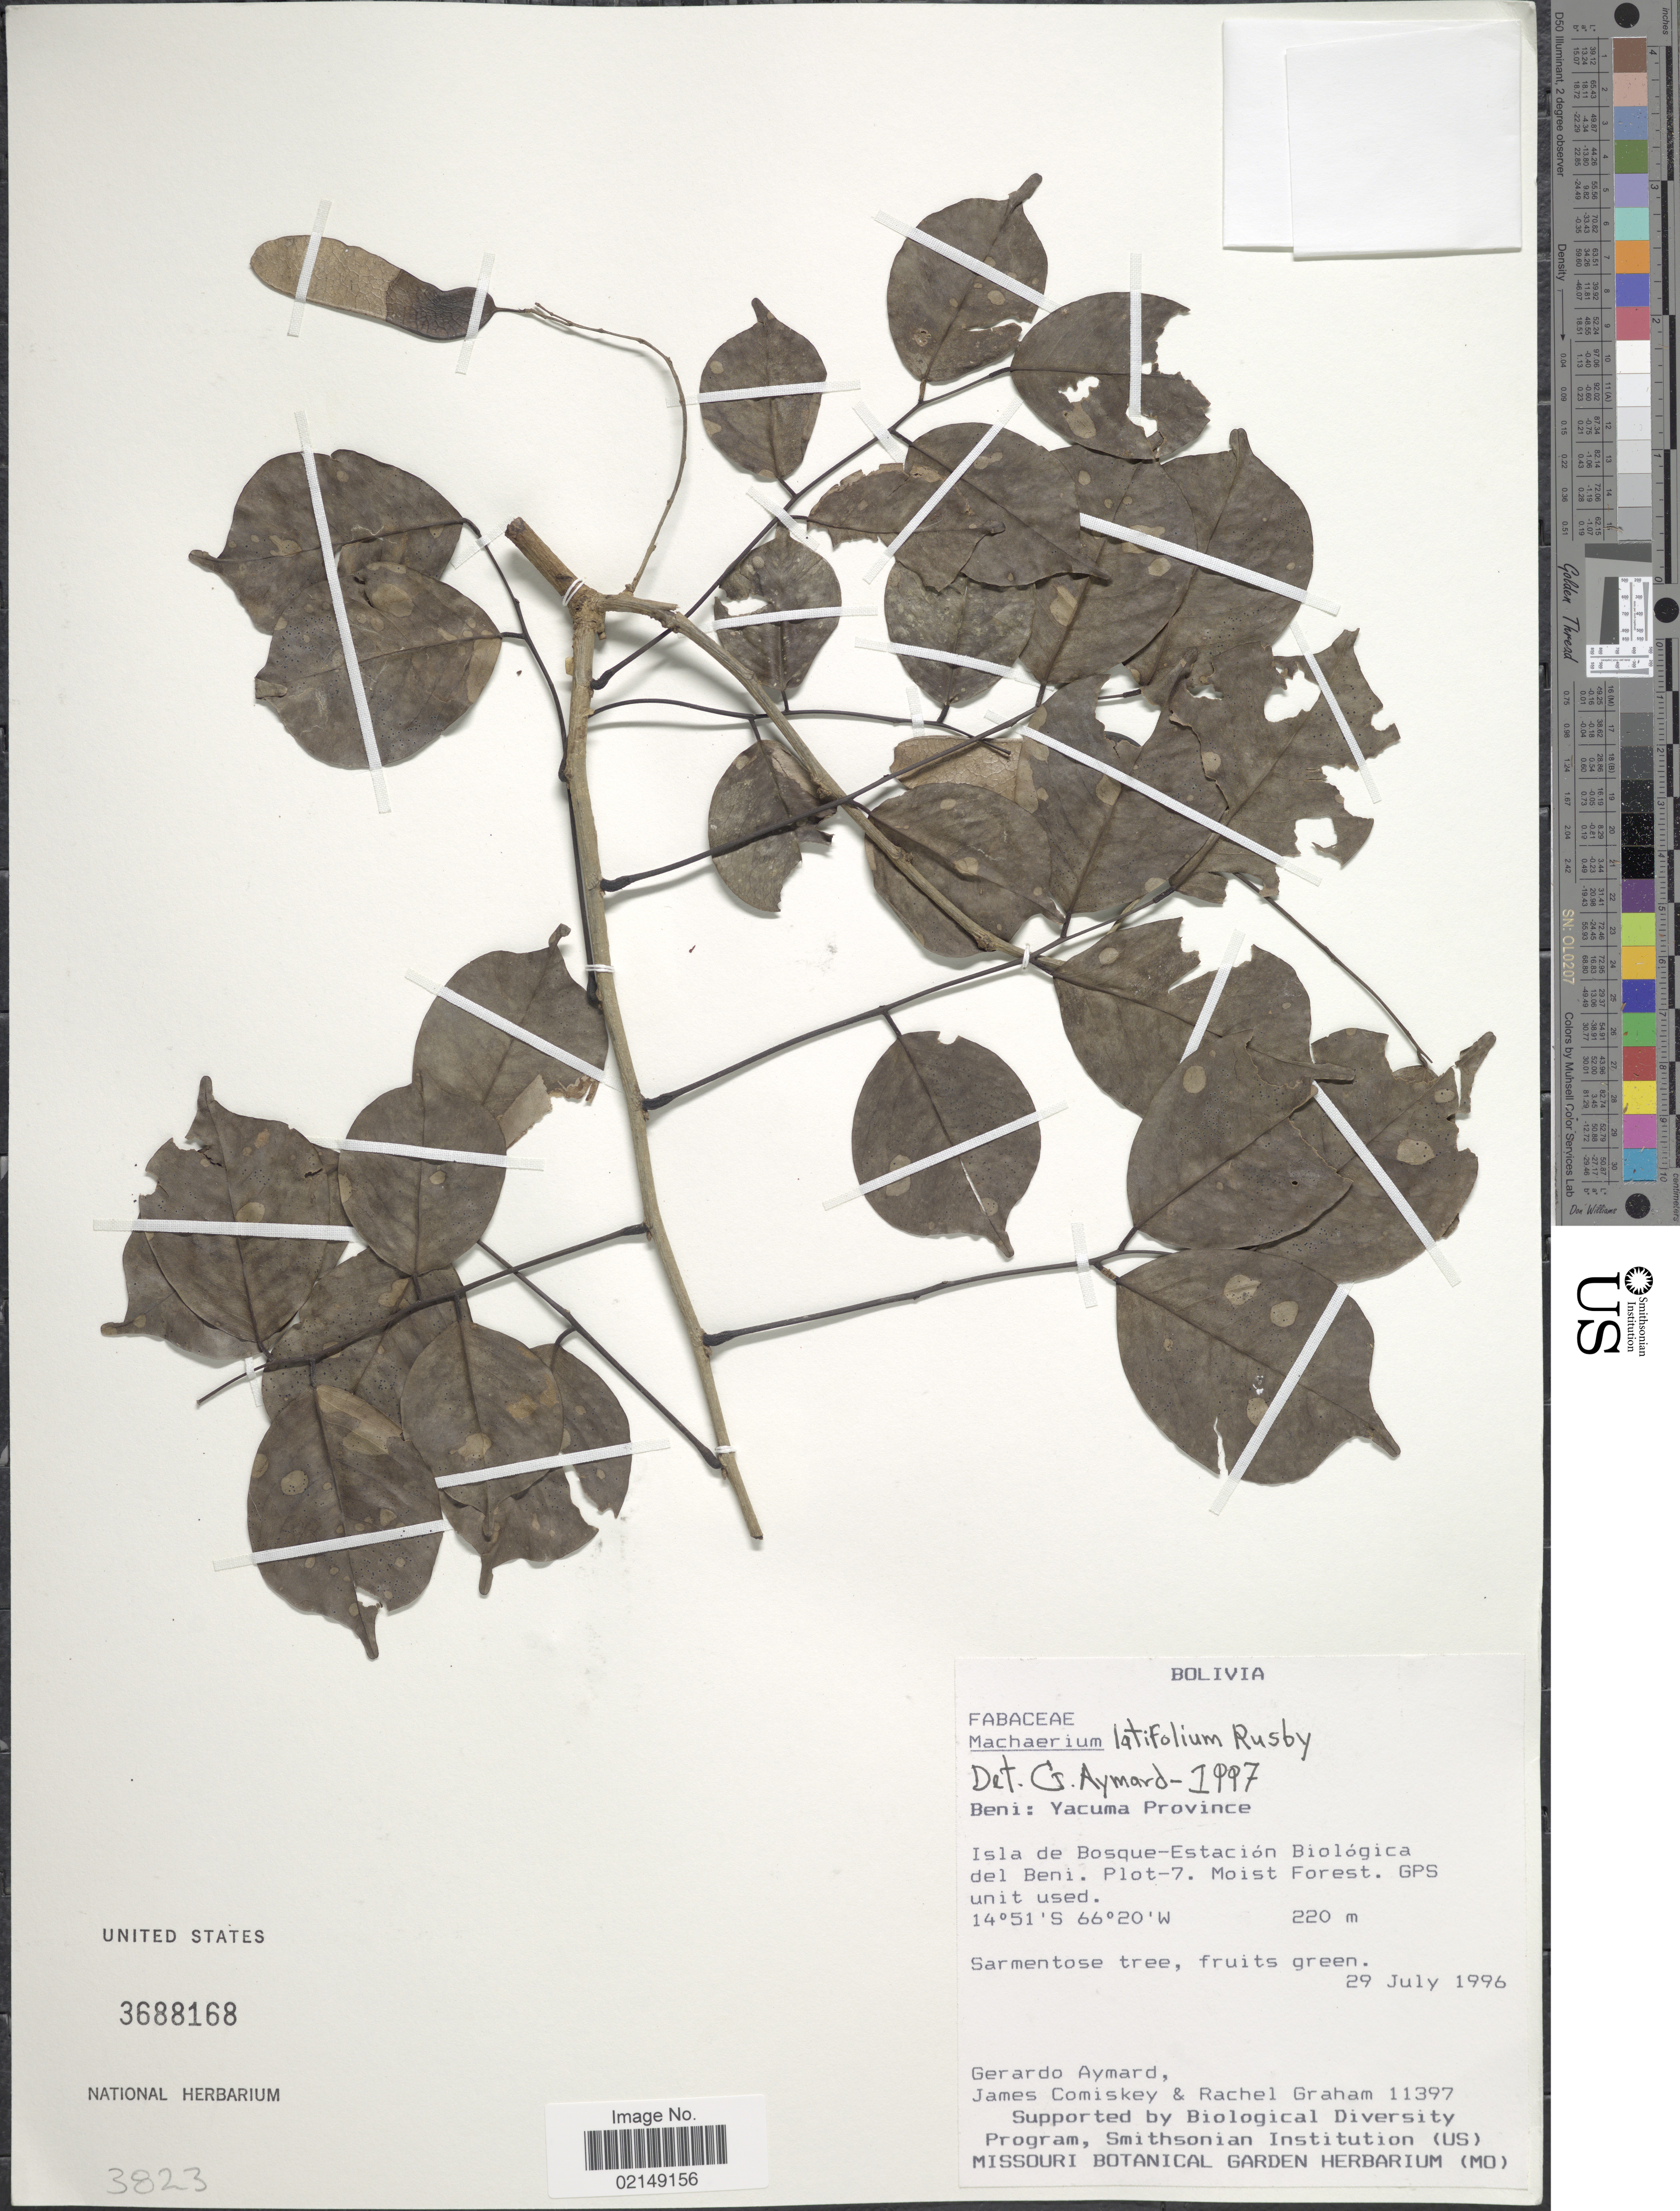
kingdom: Plantae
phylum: Tracheophyta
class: Magnoliopsida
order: Fabales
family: Fabaceae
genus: Machaerium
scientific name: Machaerium latifolium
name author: Rusby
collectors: G. A. Aymard, J. A. Comiskey & R. Graham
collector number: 11397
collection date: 1996-07-29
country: Bolivia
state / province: Beni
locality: Yacuma Province, Isla de Bosque-Estacion Biologica del Beni, Plot-7, moist forest.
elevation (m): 220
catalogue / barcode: US 3688168